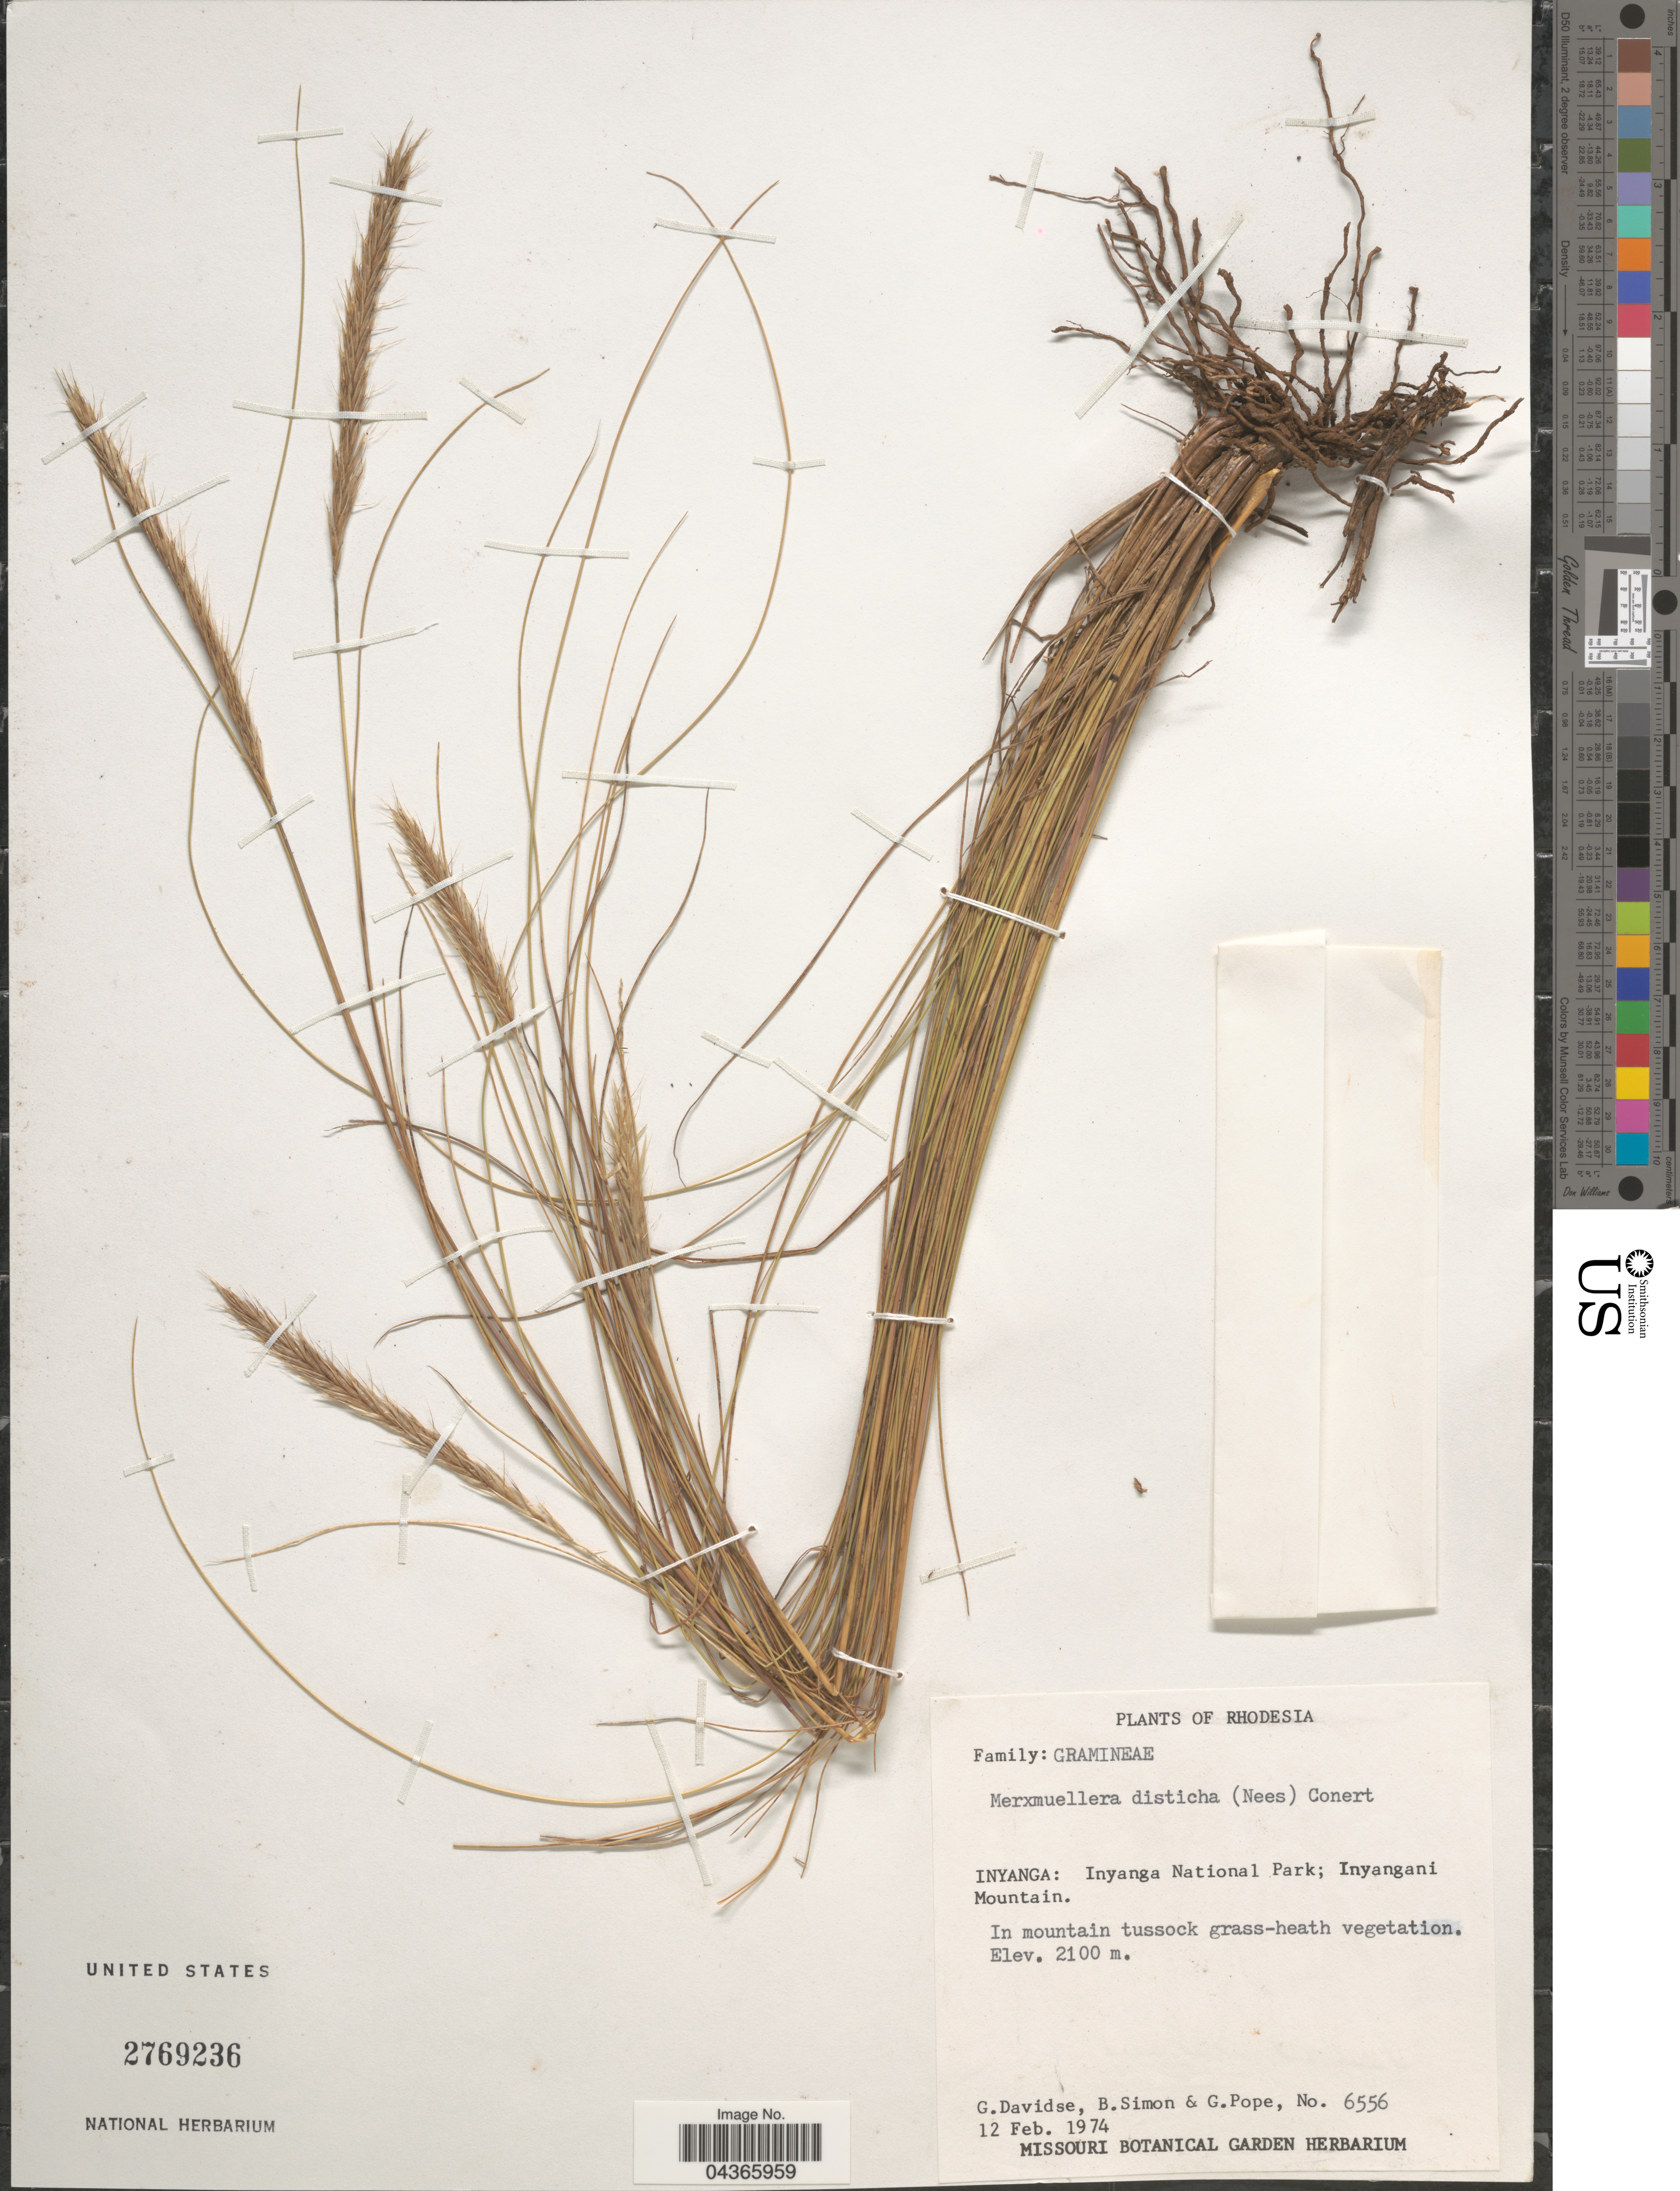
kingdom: Plantae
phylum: Tracheophyta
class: Liliopsida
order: Poales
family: Poaceae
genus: Tenaxia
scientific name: Tenaxia disticha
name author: (Nees) N.P. Barker & H.P. Linder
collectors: G. Davidse, B. Simon & G. Pope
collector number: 6556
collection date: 1974-02-12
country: Zimbabwe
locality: Rhodesia. Inyanga: Inyanga National Park; Inyangani Mountain.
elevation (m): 2100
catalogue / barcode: US 2769236